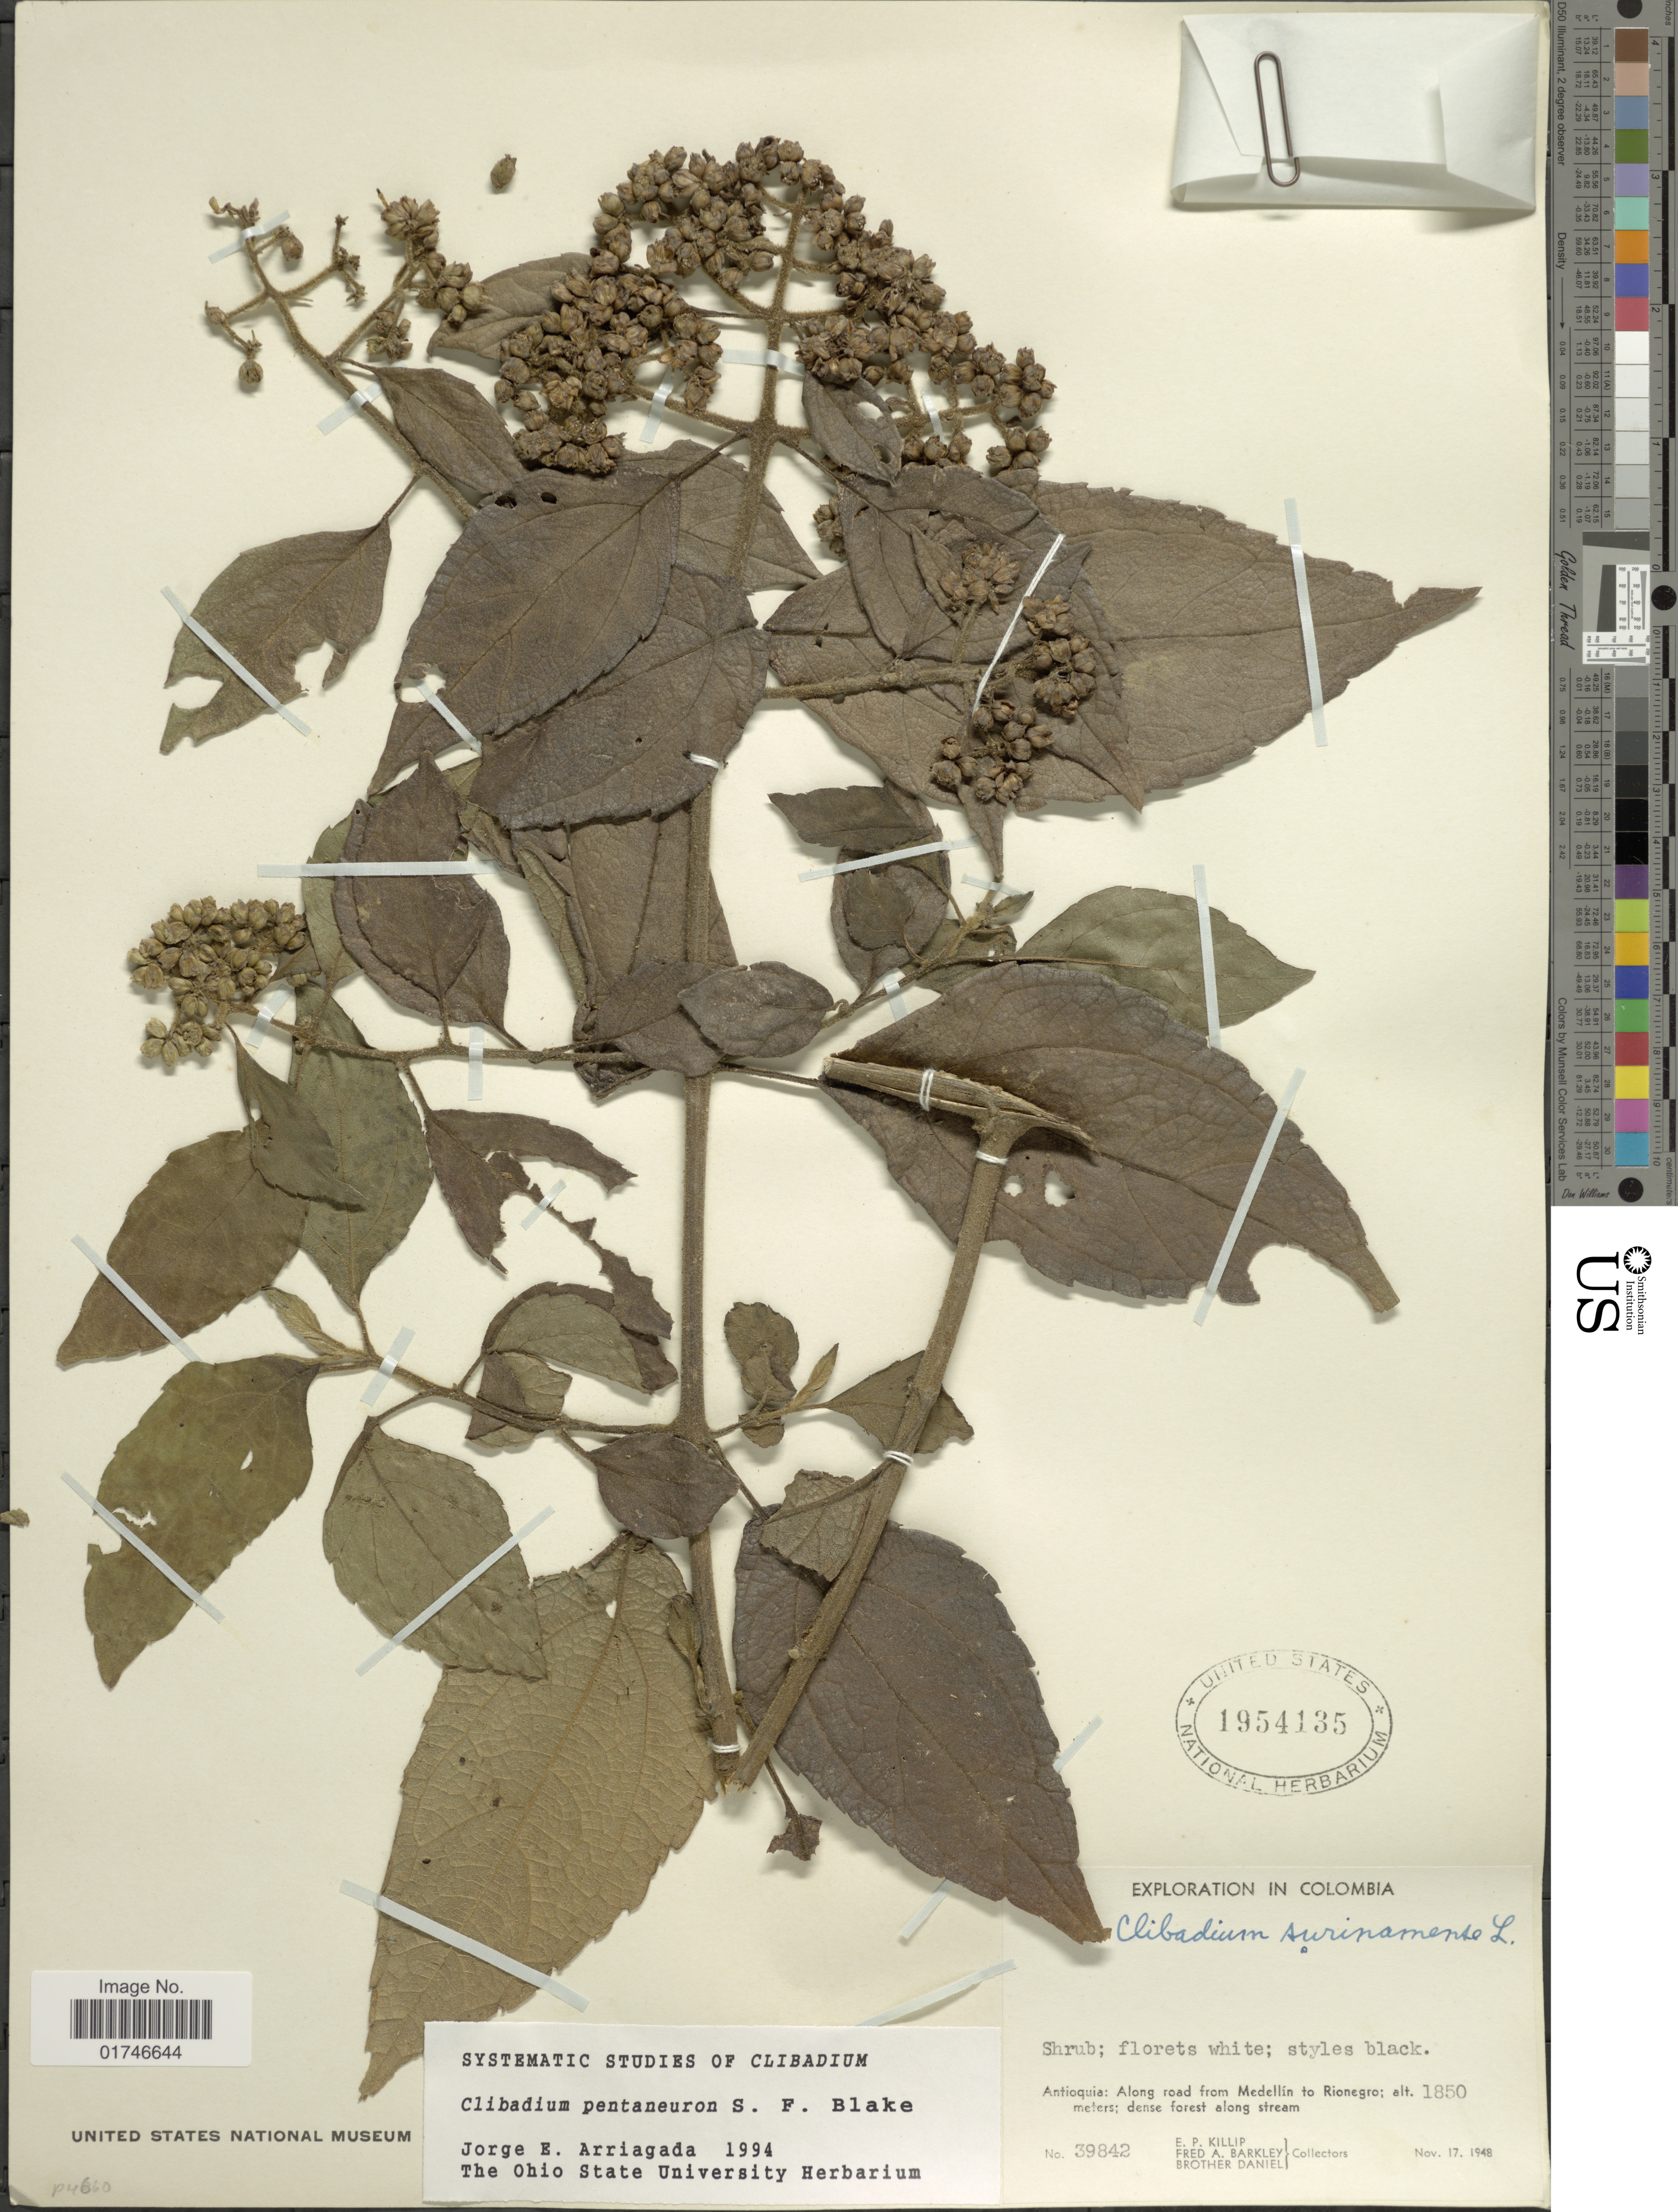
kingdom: Plantae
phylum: Tracheophyta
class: Magnoliopsida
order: Asterales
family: Asteraceae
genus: Clibadium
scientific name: Clibadium pileorubrum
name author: Cuatrec.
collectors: E. P. Killip, F. A. Barkley & Bro. Daniel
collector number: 39842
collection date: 1948-11-17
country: Colombia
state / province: Antioquia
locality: Antioquia: Along road from Medellin to Rionegro.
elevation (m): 1850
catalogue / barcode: US 1954135